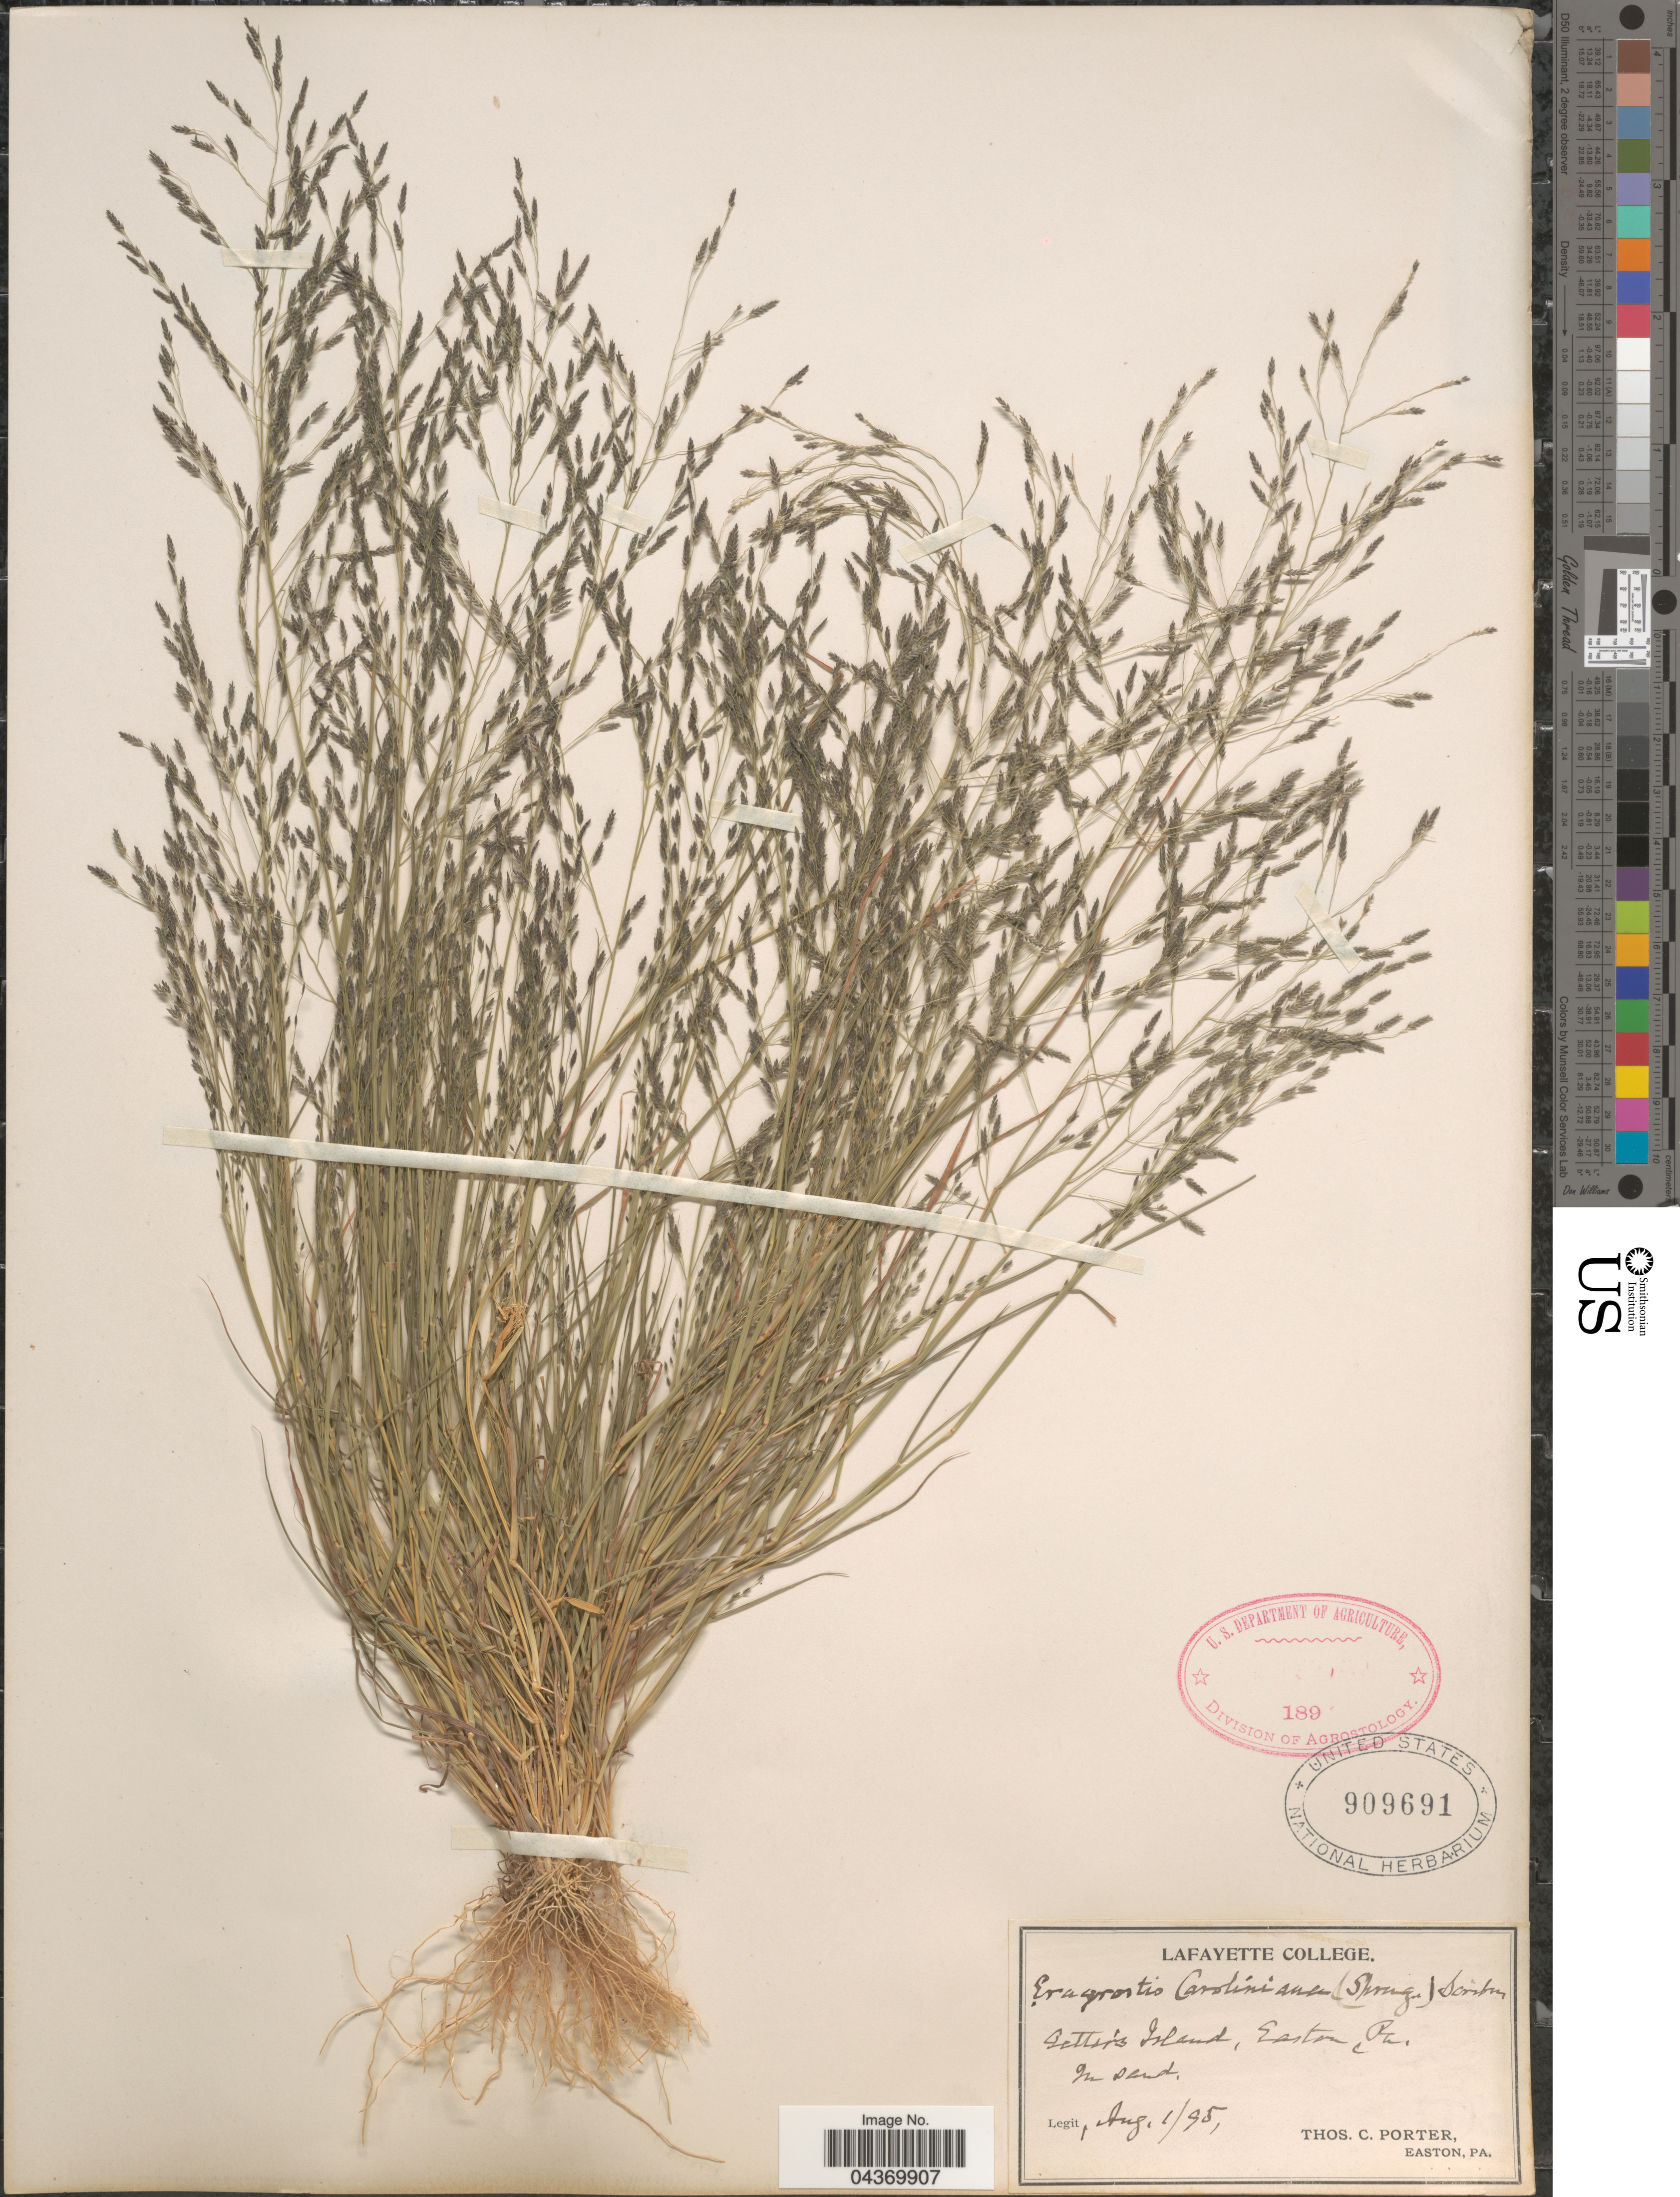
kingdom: Plantae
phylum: Tracheophyta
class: Liliopsida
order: Poales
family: Poaceae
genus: Eragrostis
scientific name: Eragrostis pectinacea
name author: (Michx.) Nees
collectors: T. Porter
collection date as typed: Transcribed d/m/y: 1/8/95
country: United States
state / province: Pennsylvania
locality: Getter's Island, Easton.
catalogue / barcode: US 909691